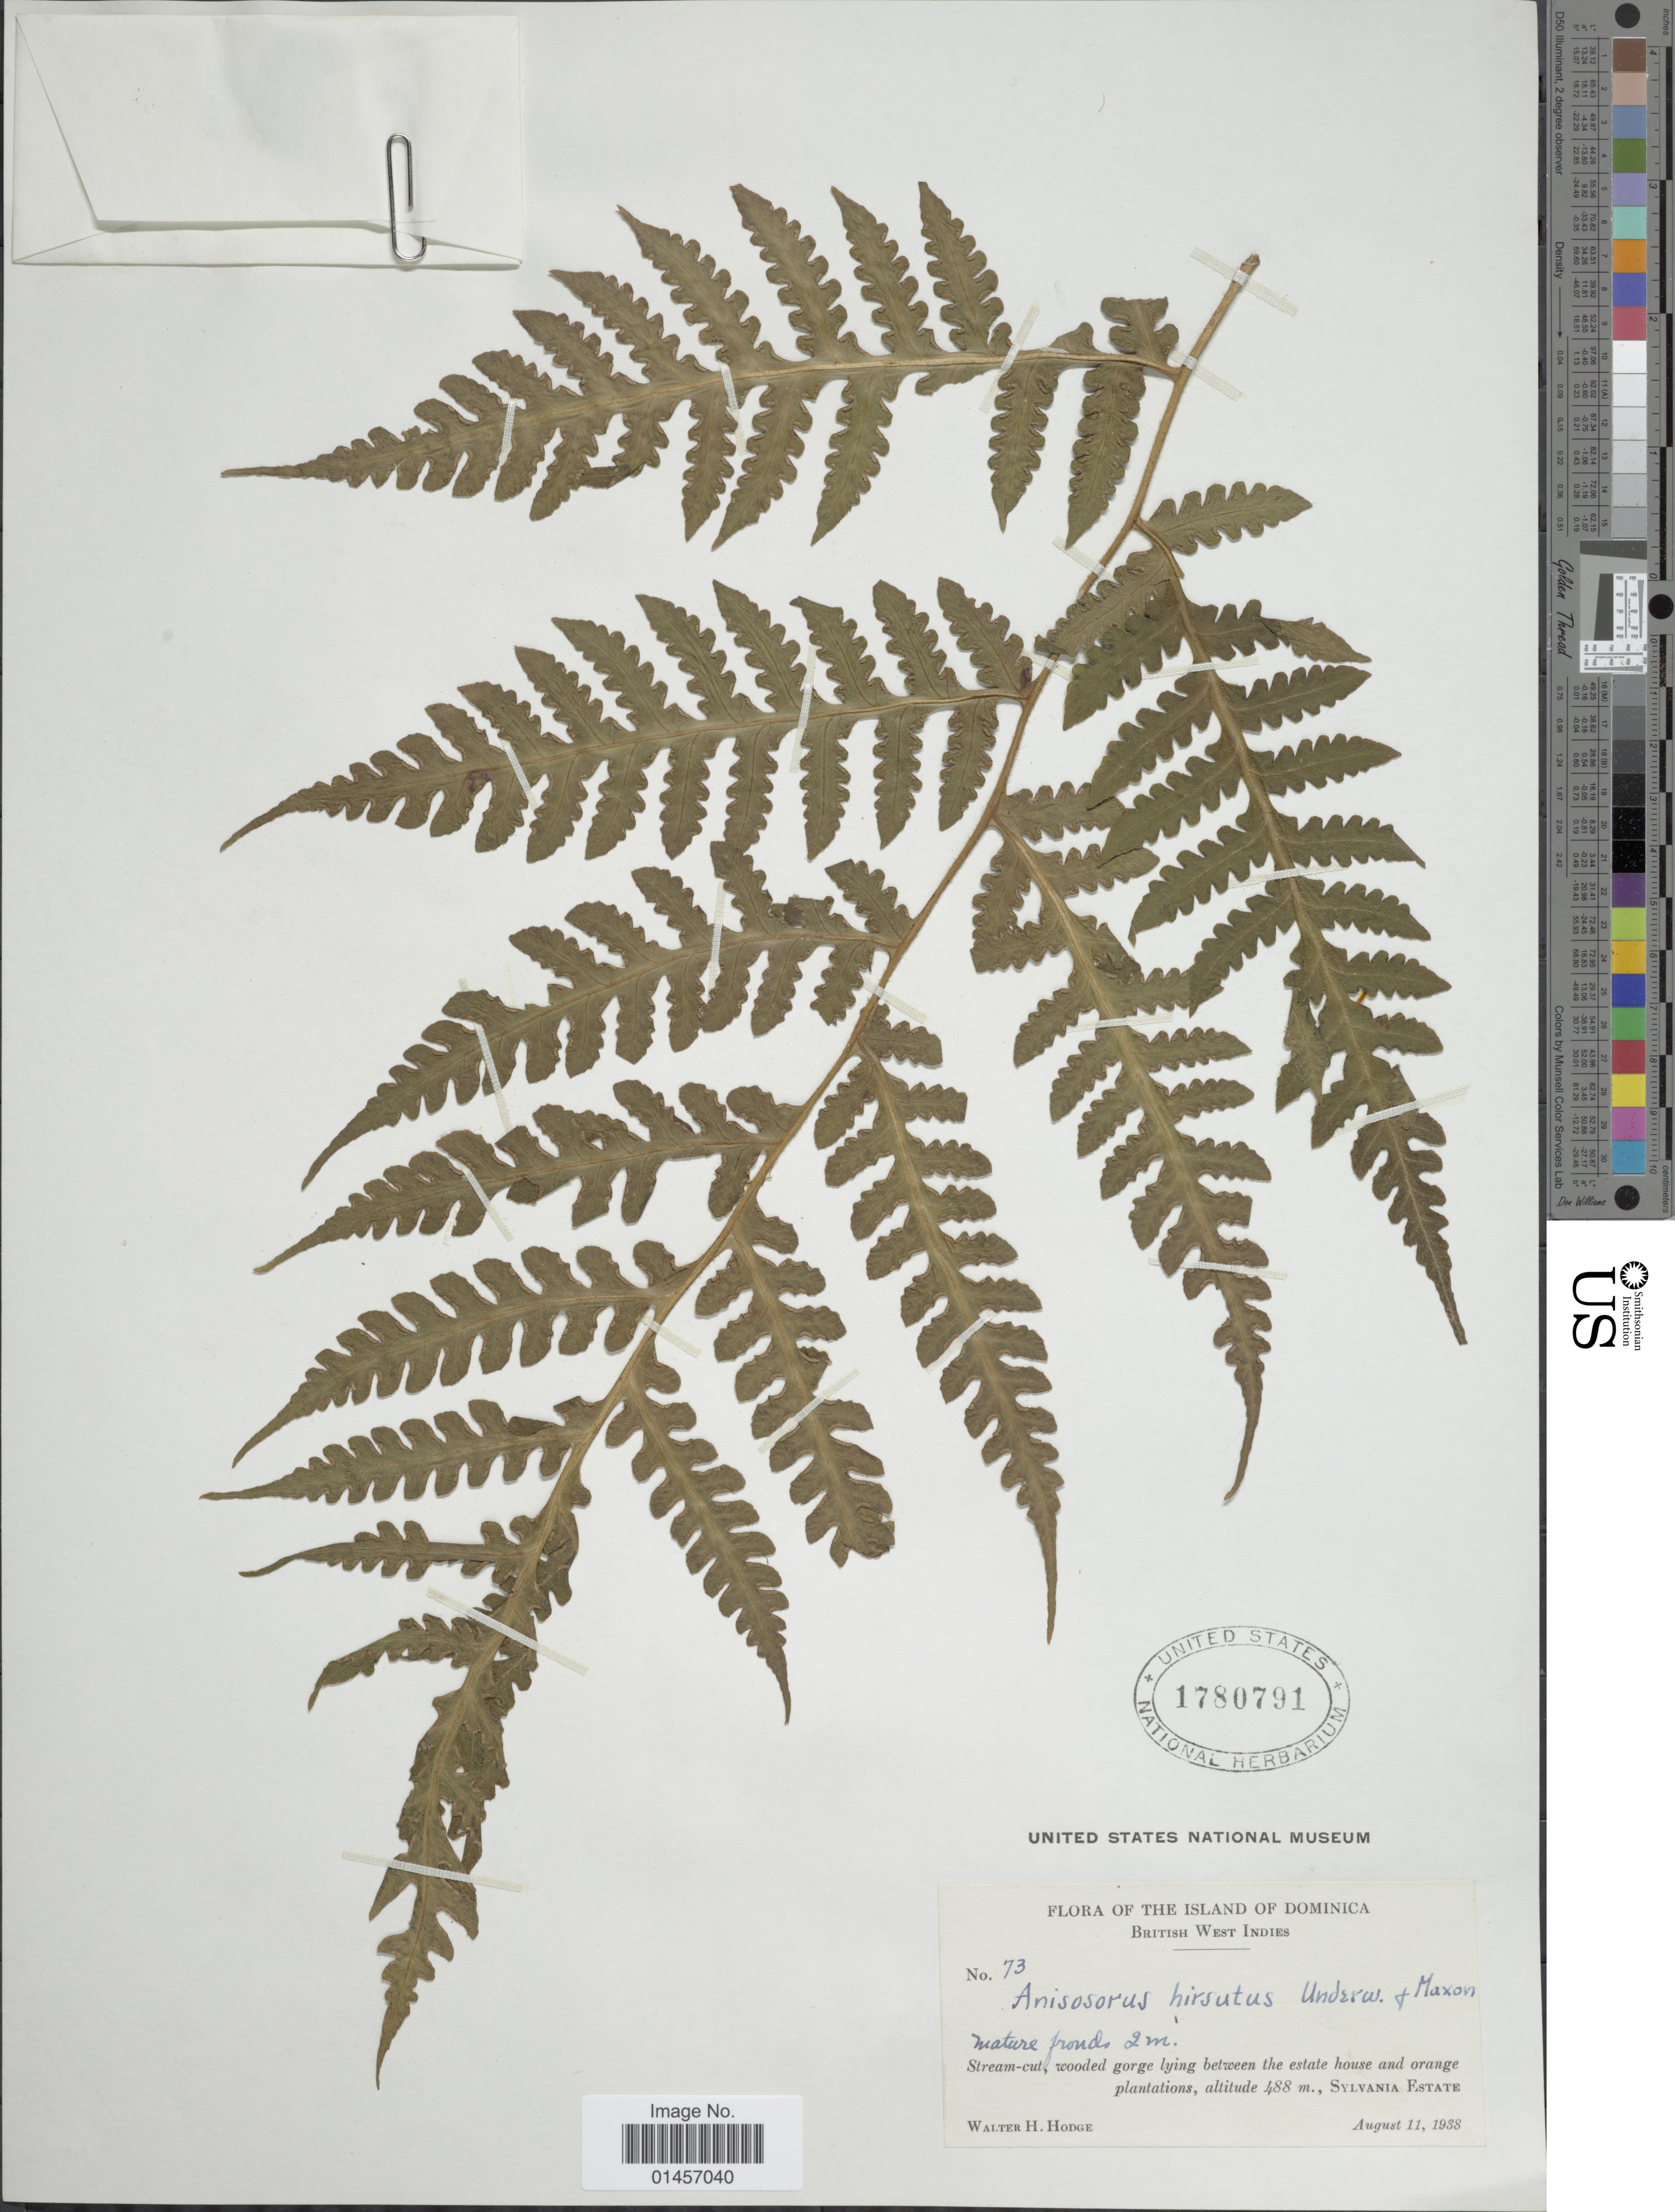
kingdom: Plantae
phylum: Tracheophyta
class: Polypodiopsida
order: Polypodiales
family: Lonchitidaceae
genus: Lonchitis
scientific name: Lonchitis hirsuta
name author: L.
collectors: W. Hodge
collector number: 73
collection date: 1938-08-11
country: Dominica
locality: Island of Dominica, Stream-cut, wooded gorge lying between the estate house and orange plantations, Sylvania Estate.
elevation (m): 448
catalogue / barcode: US 1780791